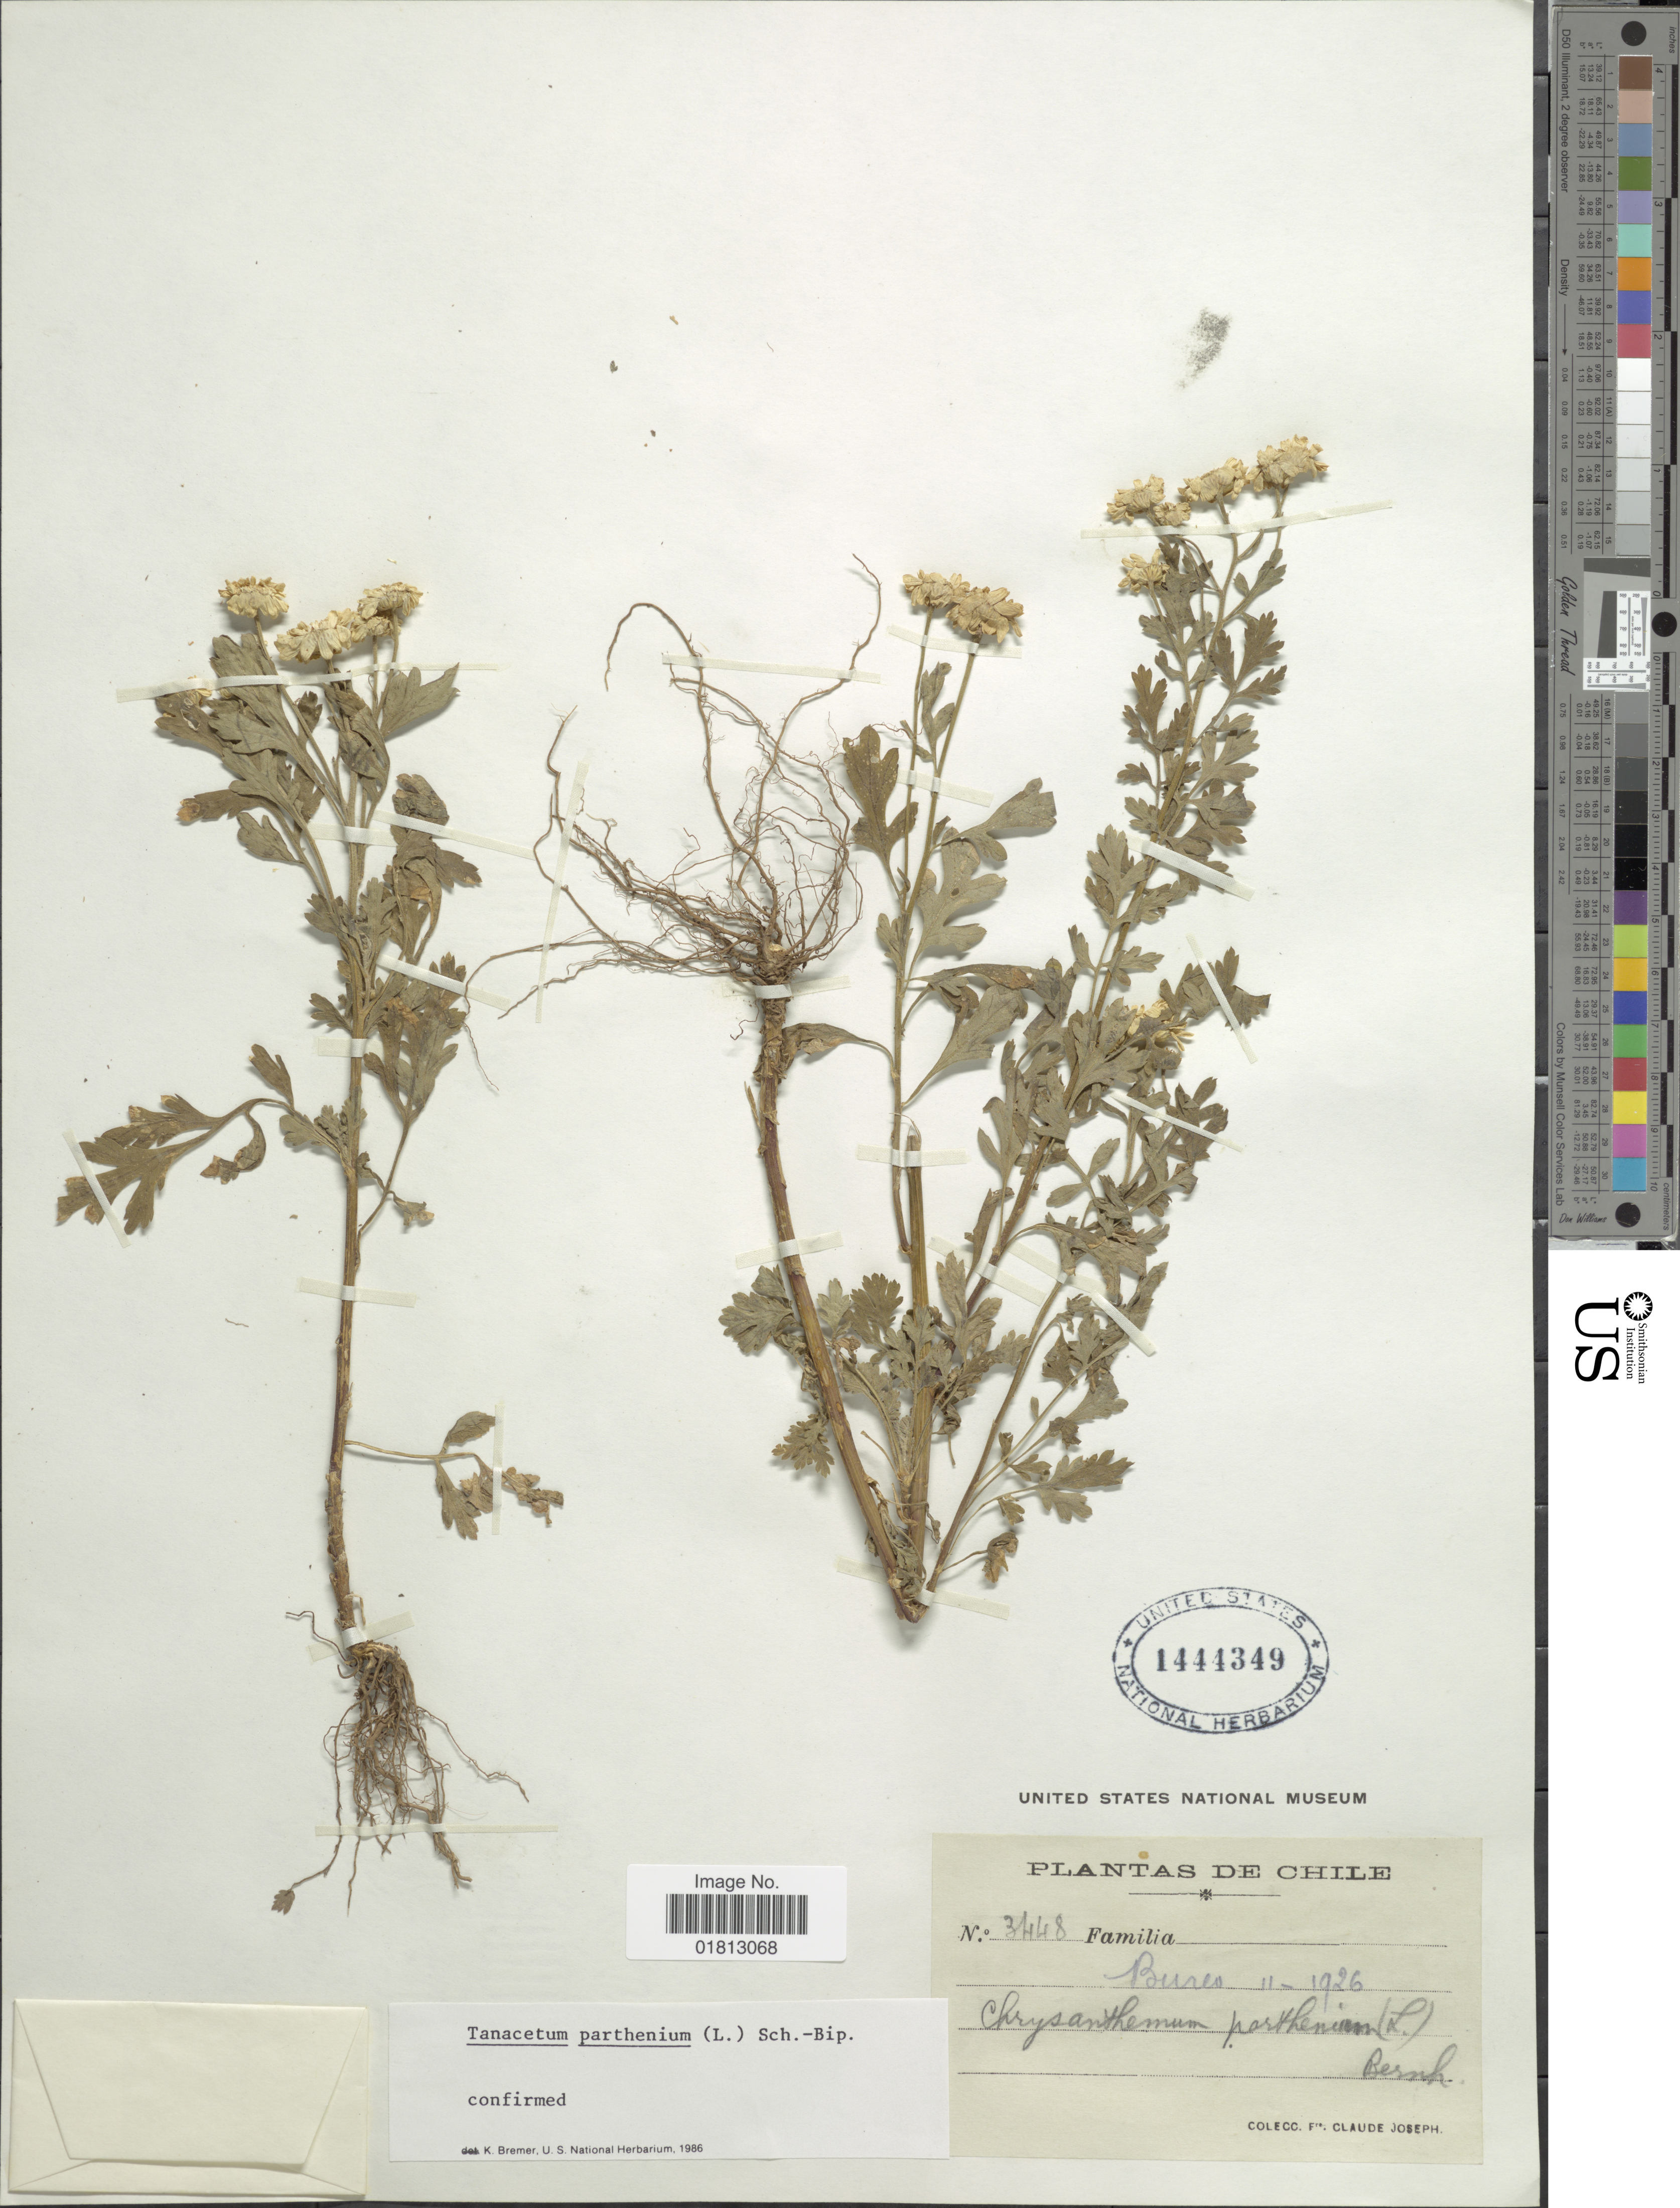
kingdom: Plantae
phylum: Tracheophyta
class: Magnoliopsida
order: Asterales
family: Asteraceae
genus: Tanacetum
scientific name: Tanacetum parthenium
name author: (L.) Sch. Bip.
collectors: Bro. Claude-Joseph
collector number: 3448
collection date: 1926-11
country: Chile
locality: Bureo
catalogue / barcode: US 1444349